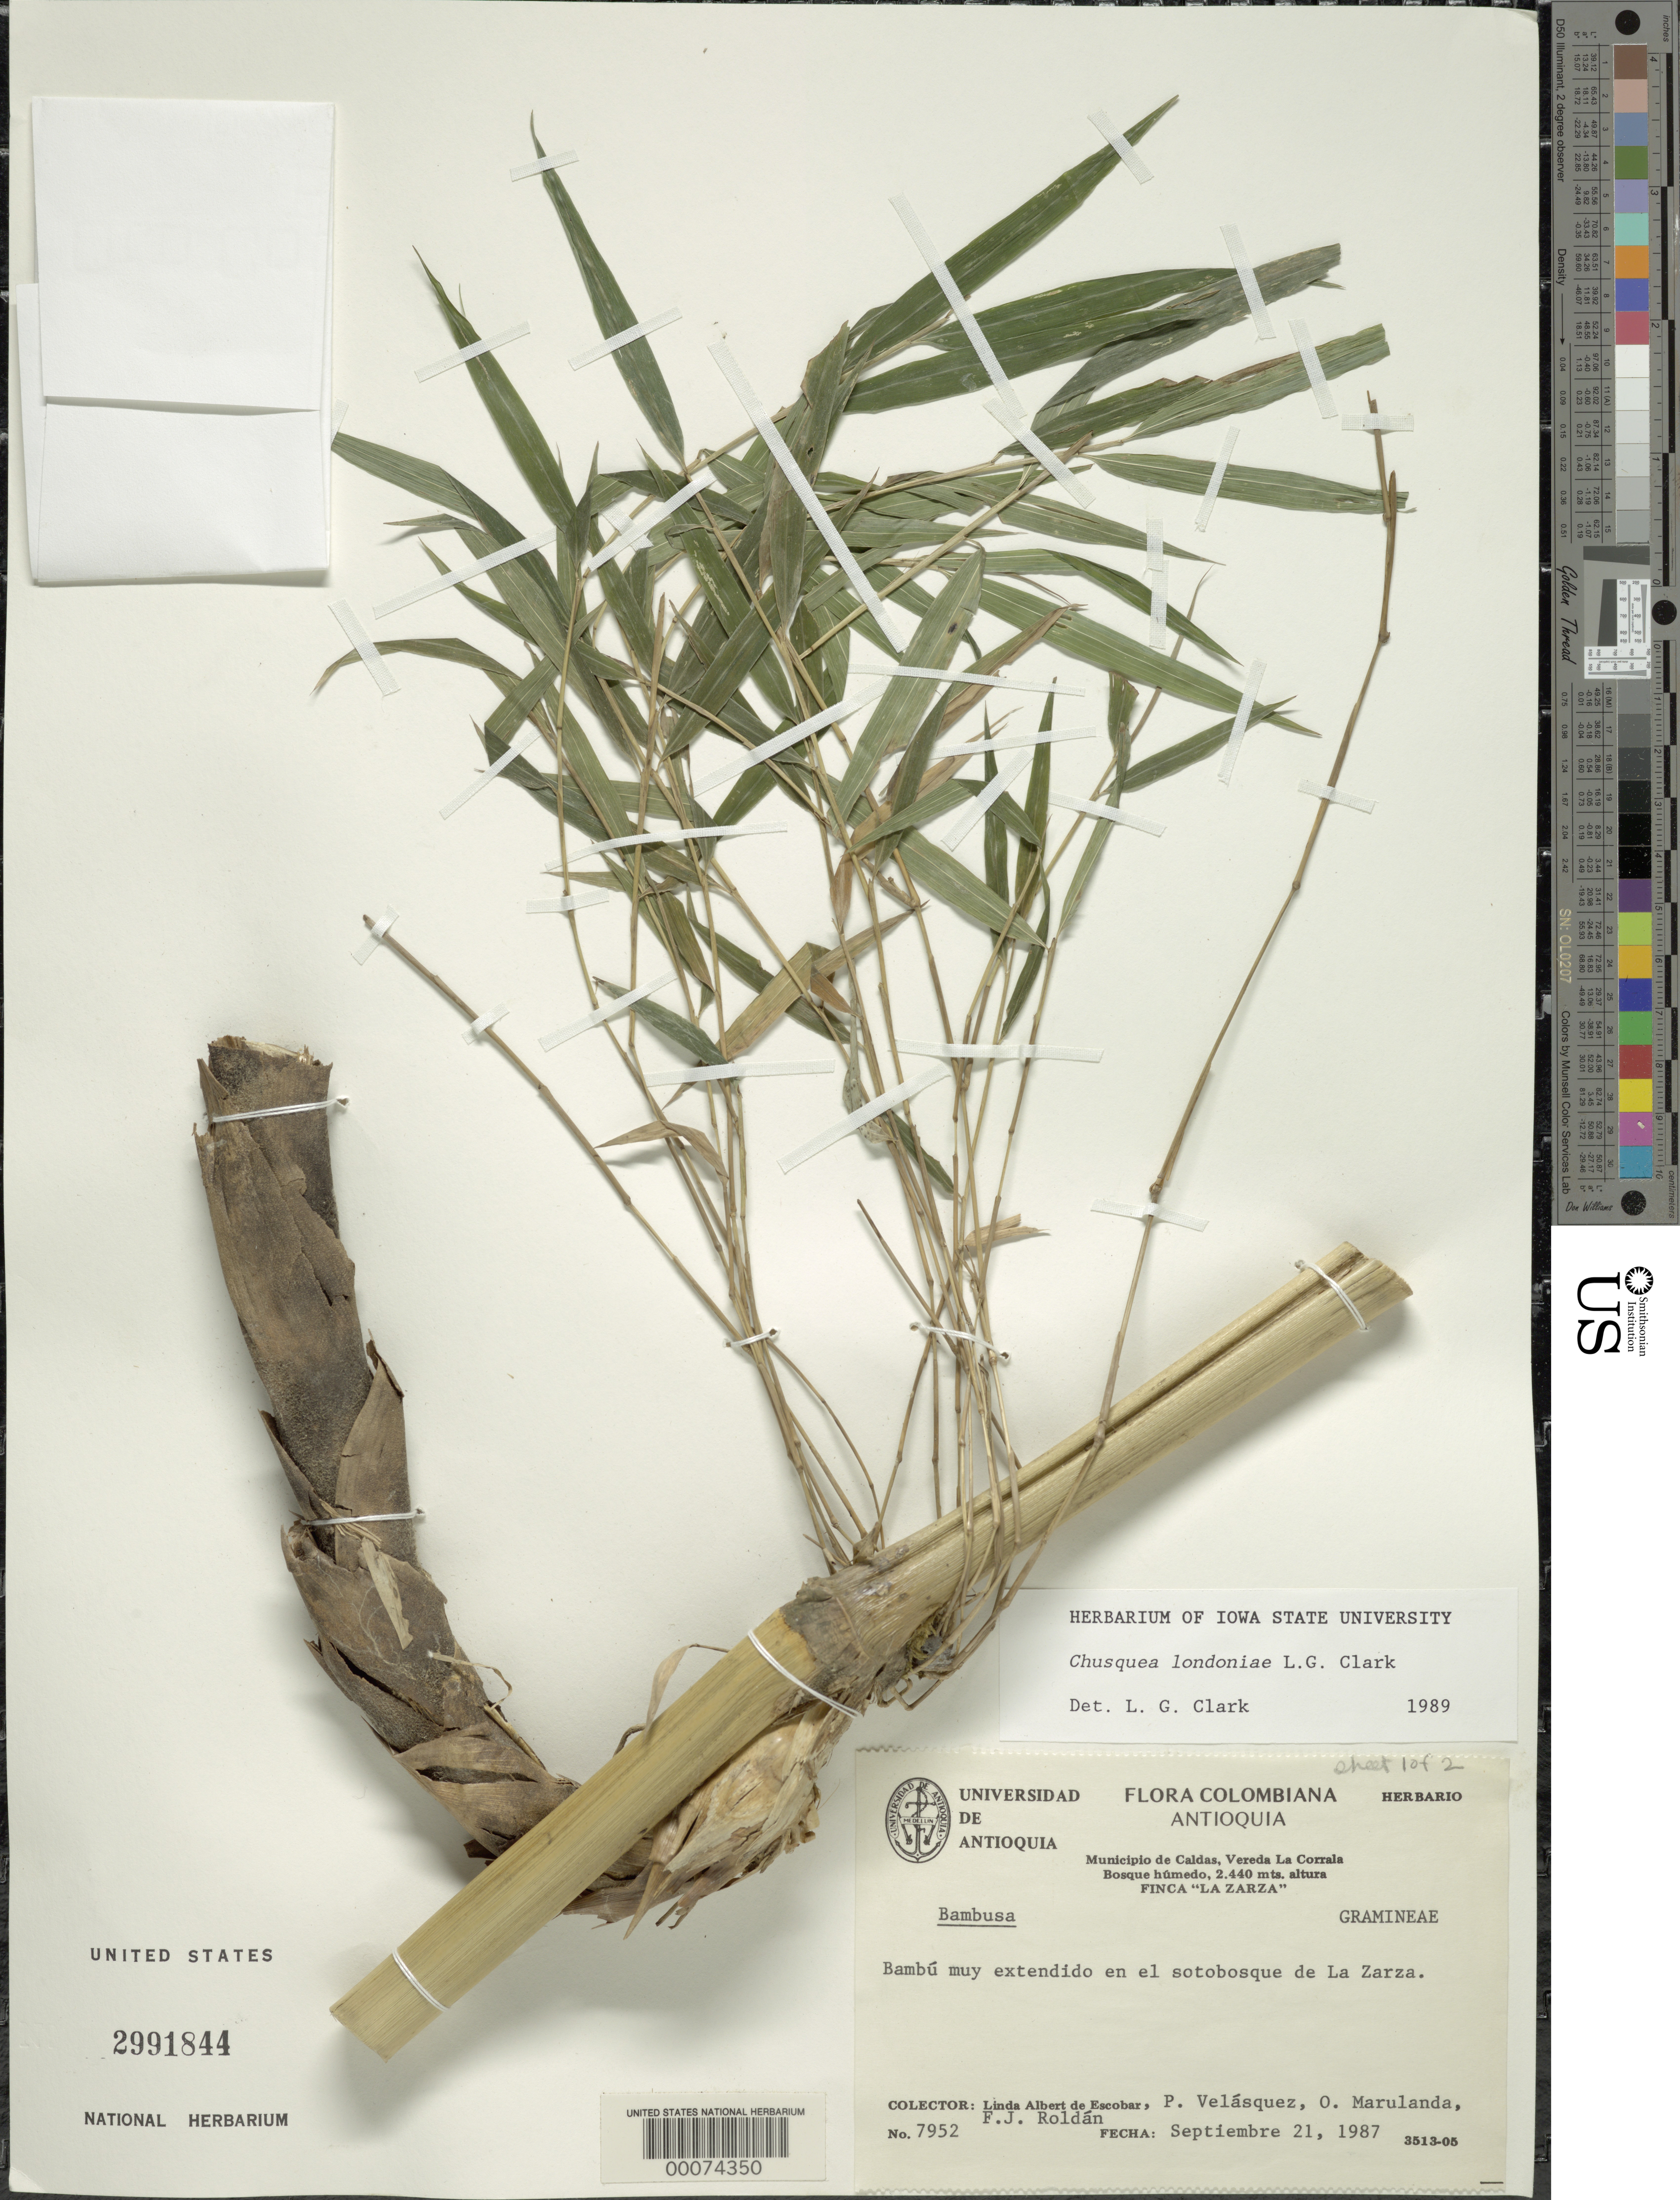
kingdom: Plantae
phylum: Tracheophyta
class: Liliopsida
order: Poales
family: Poaceae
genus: Chusquea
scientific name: Chusquea londoniae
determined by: Clark, Lynn G., (ISC), Iowa State University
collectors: L. K. de Escobar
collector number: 7952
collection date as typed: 21 Sep 1987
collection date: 1987-09-21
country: Colombia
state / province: Antioquia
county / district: Caldas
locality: Caldas Mun., Vereda la Corrala, Finca "la Zarza"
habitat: Rainforest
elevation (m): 2440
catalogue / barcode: US 2991844